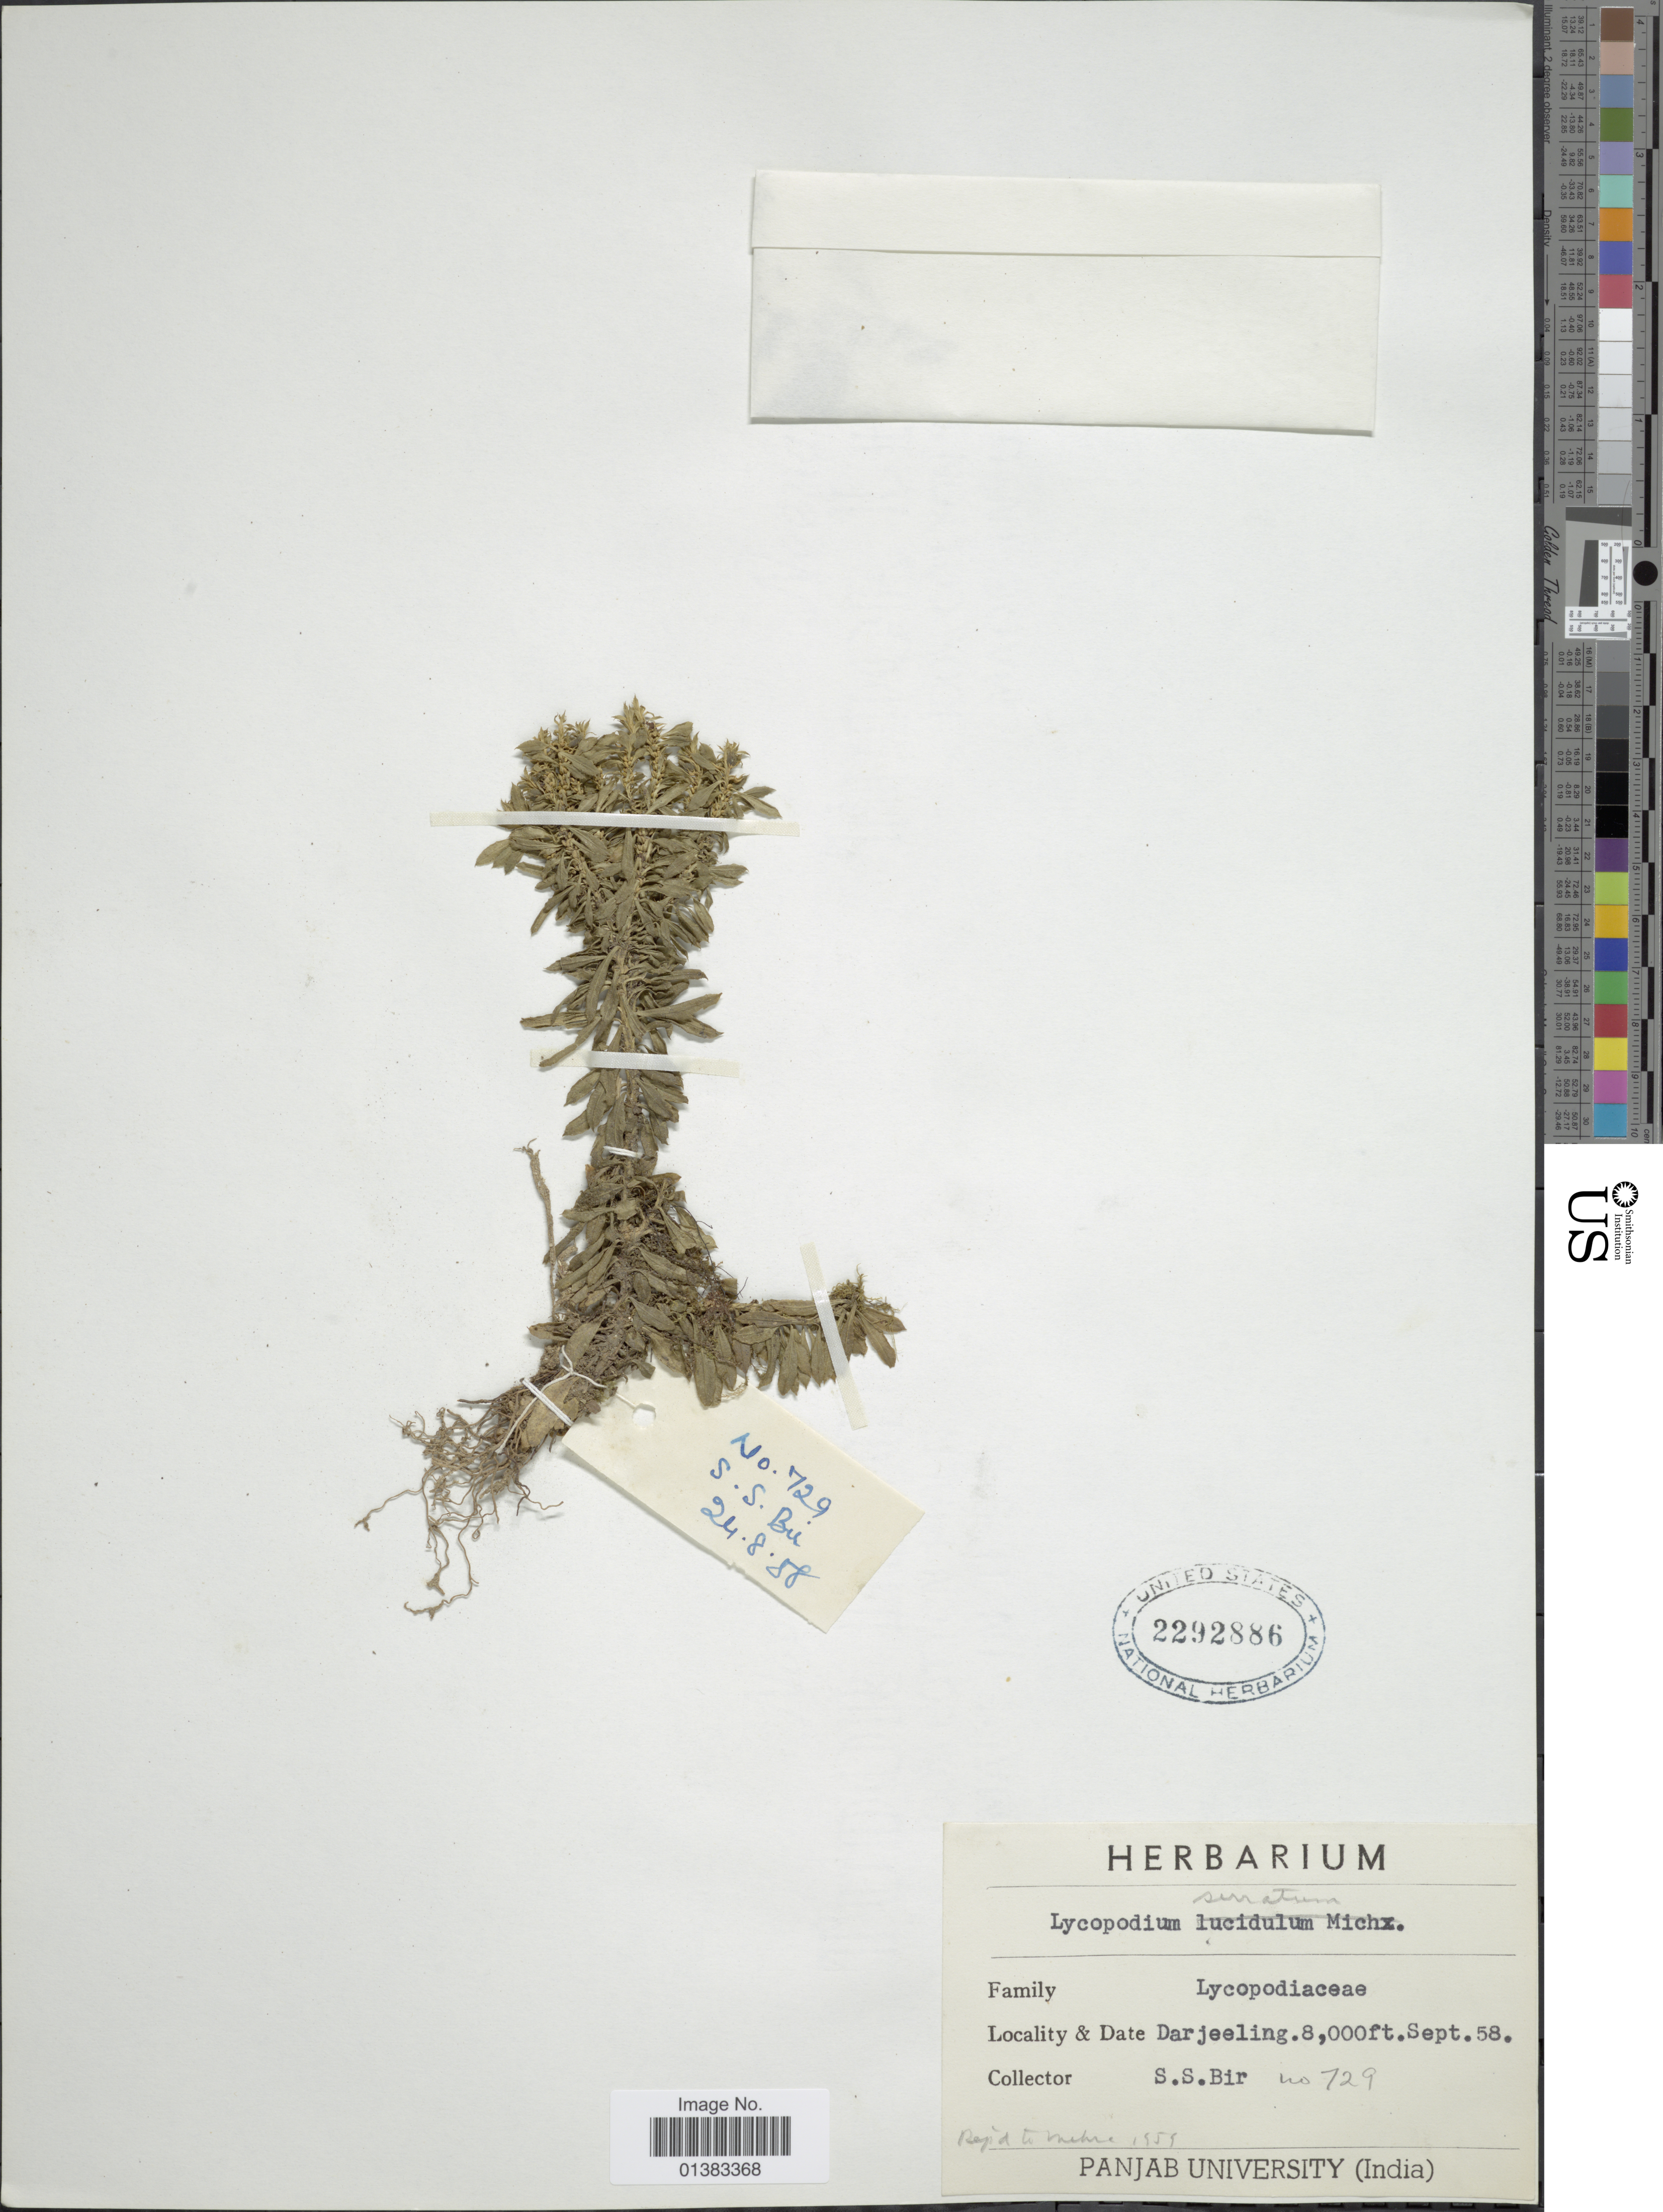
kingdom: Plantae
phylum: Tracheophyta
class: Lycopodiopsida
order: Lycopodiales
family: Lycopodiaceae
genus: Huperzia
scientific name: Huperzia serrata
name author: (Thunb.) Trevis.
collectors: S. S. Bir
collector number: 729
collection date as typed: Transcribed d/m/y: /9/58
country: India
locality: Darjeeling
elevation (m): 2438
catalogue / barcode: US 2292886